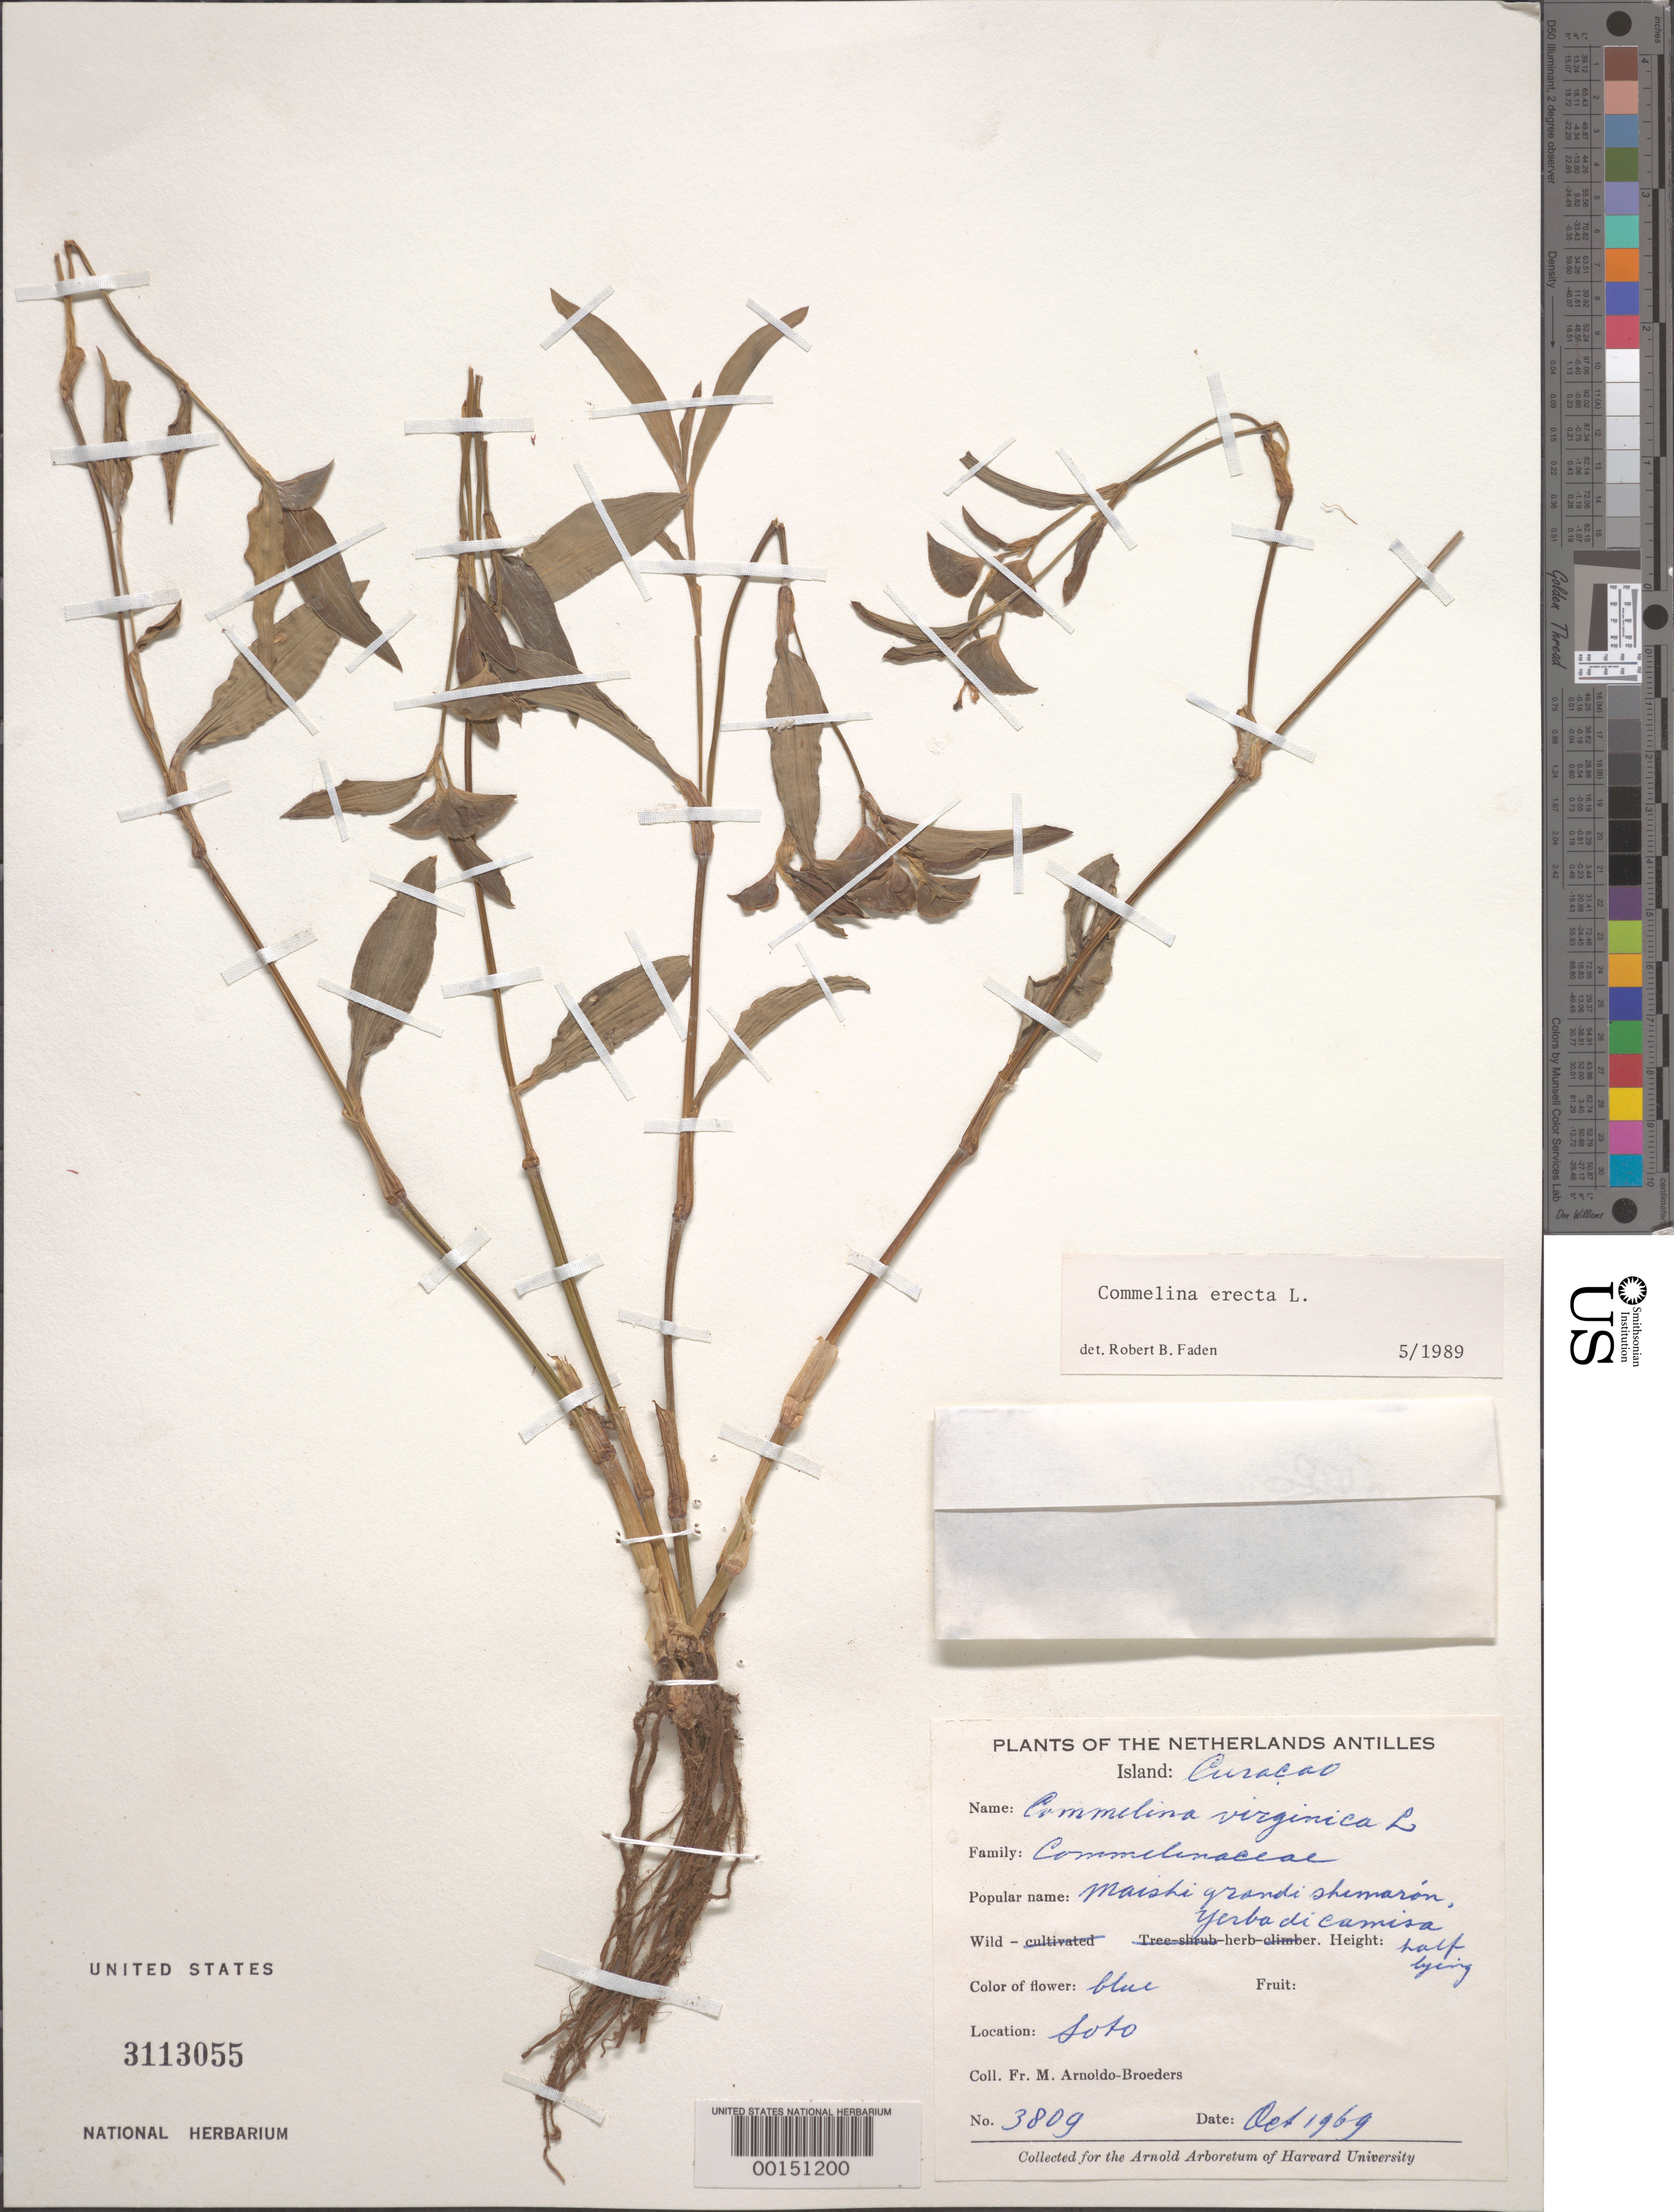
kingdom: Plantae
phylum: Tracheophyta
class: Liliopsida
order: Commelinales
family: Commelinaceae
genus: Commelina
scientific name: Commelina erecta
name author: L.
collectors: N. Arnoldo-Broeders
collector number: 3809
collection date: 1969-10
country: Curaçao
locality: The Netherlands Antilles. Island: Curacao. Soto.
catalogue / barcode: US 3113055